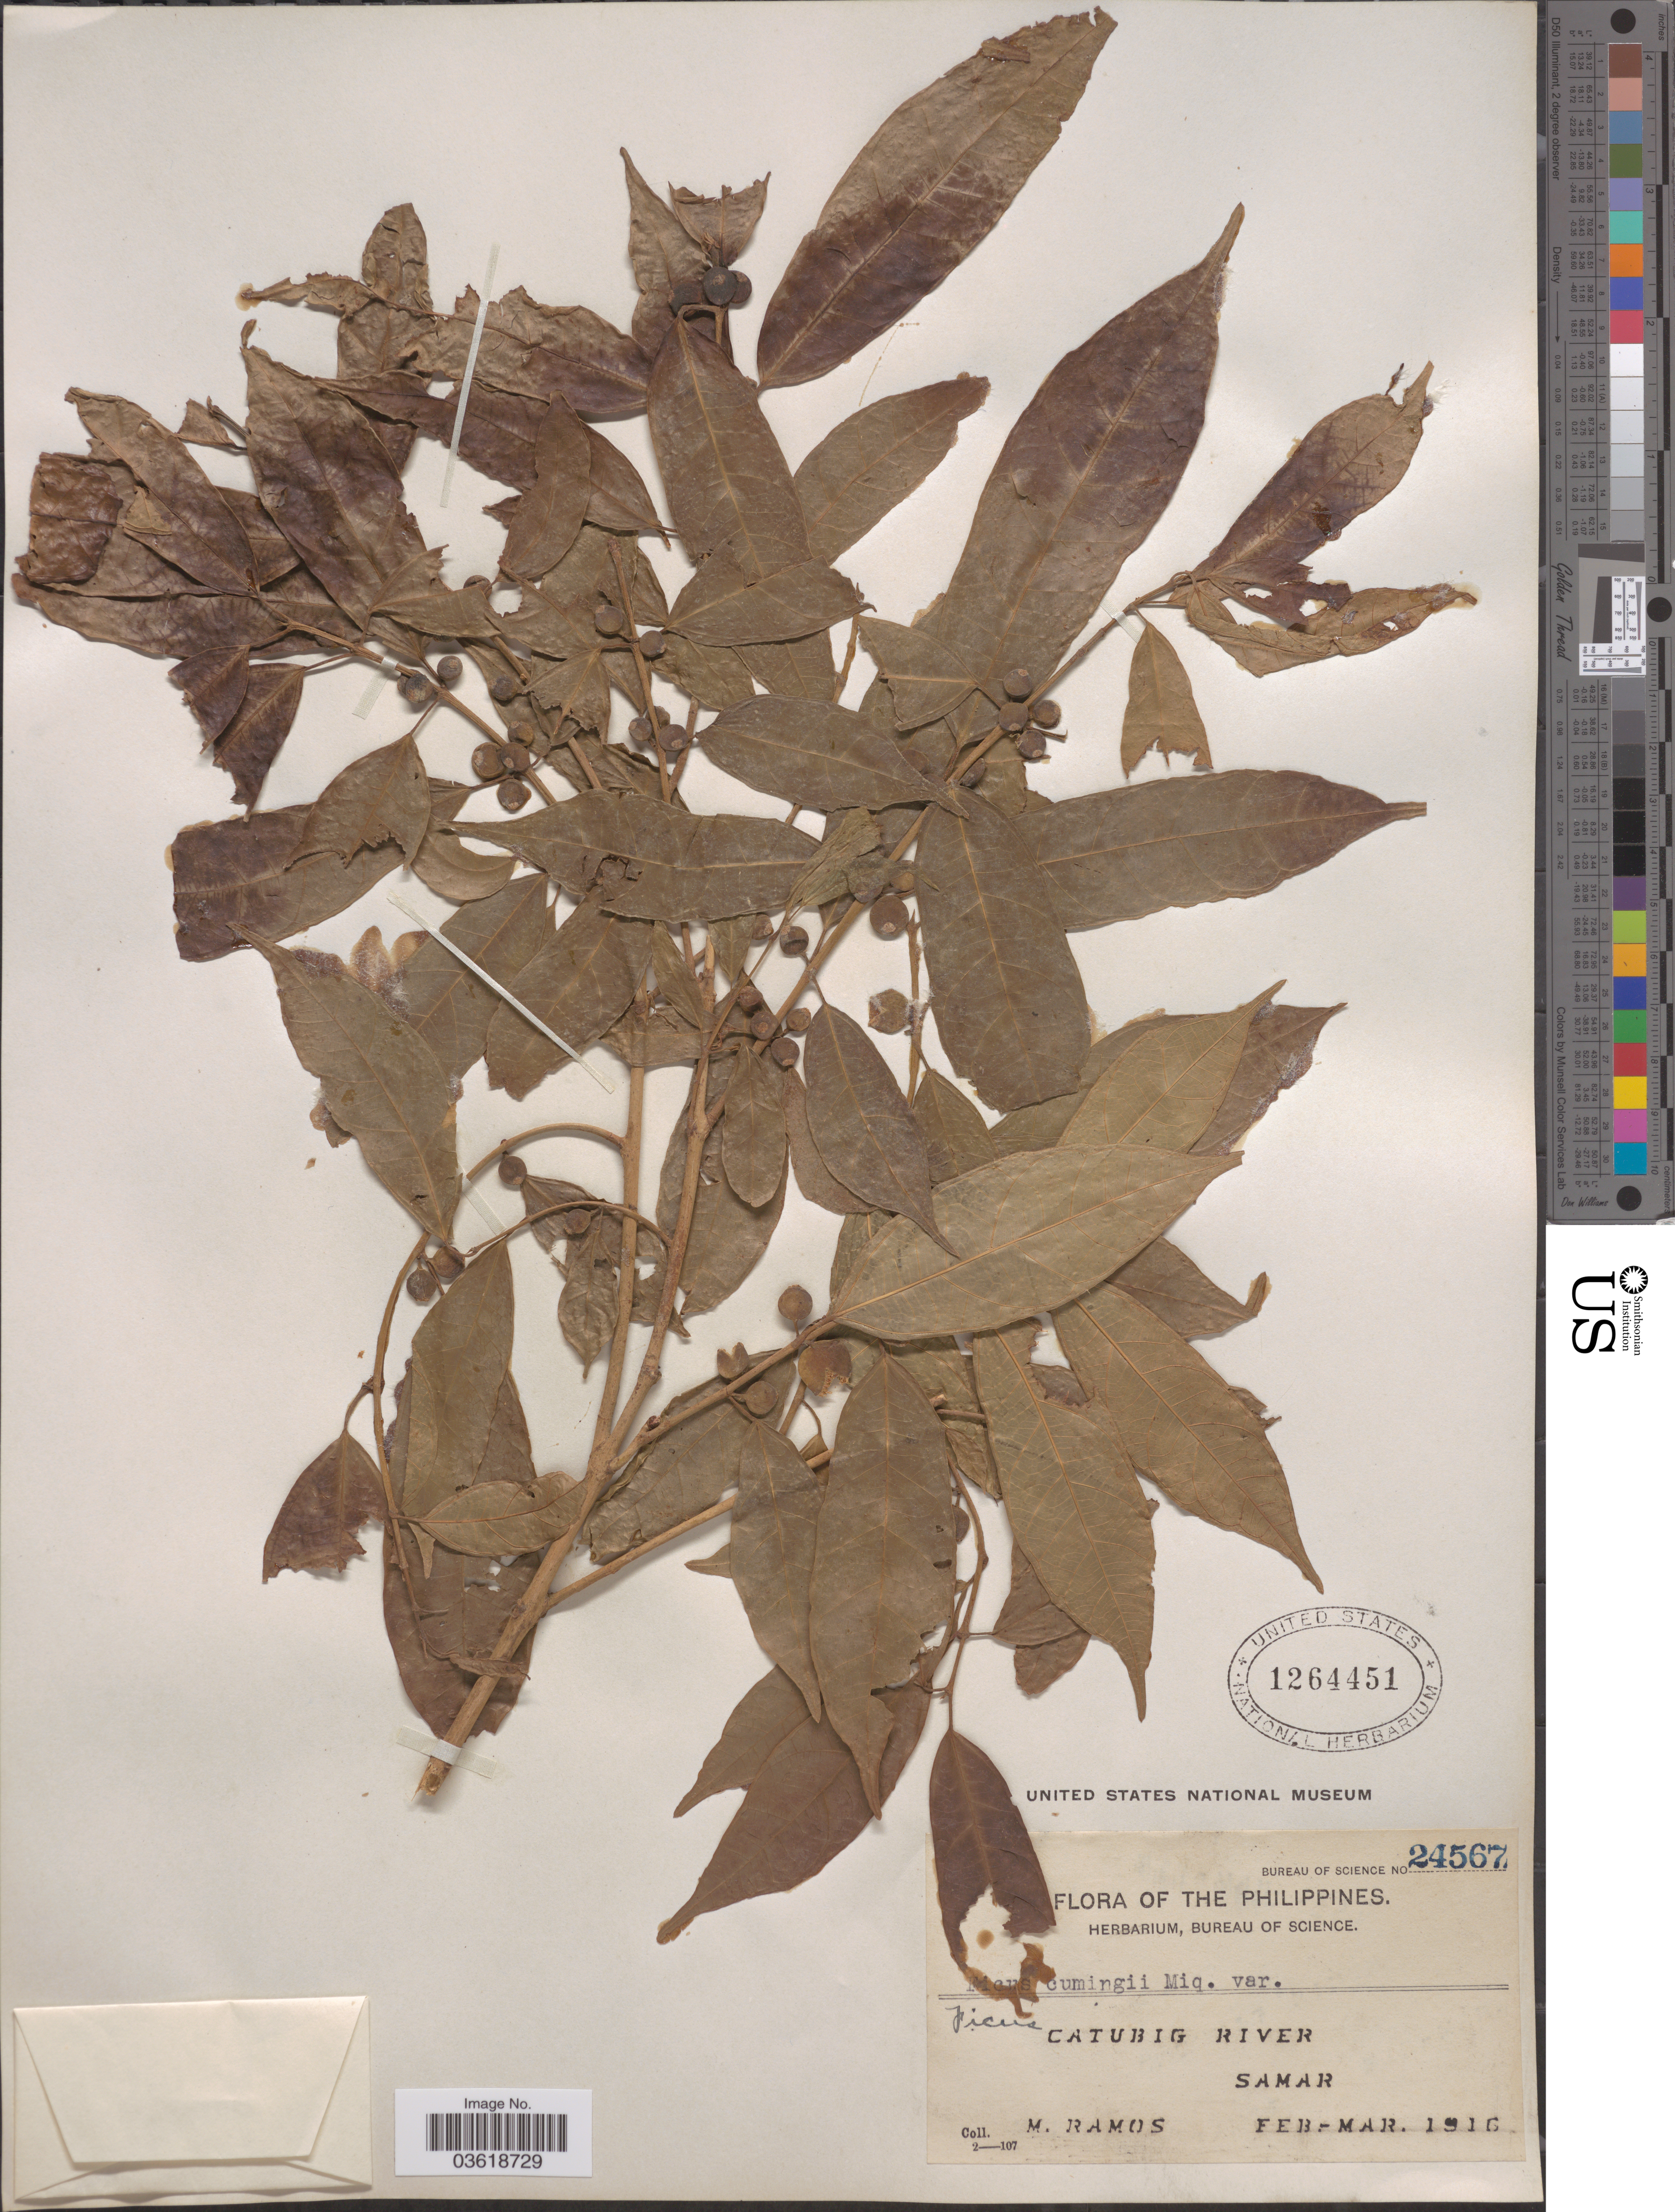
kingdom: Plantae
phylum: Tracheophyta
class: Magnoliopsida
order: Rosales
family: Moraceae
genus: Ficus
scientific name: Ficus cumingii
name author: Miq.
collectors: M. Ramos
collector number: Bureau of Science 24567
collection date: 1916-02/1916-03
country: Philippines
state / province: Eastern Visayas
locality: Catabig River. Samar.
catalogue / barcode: US 1264451